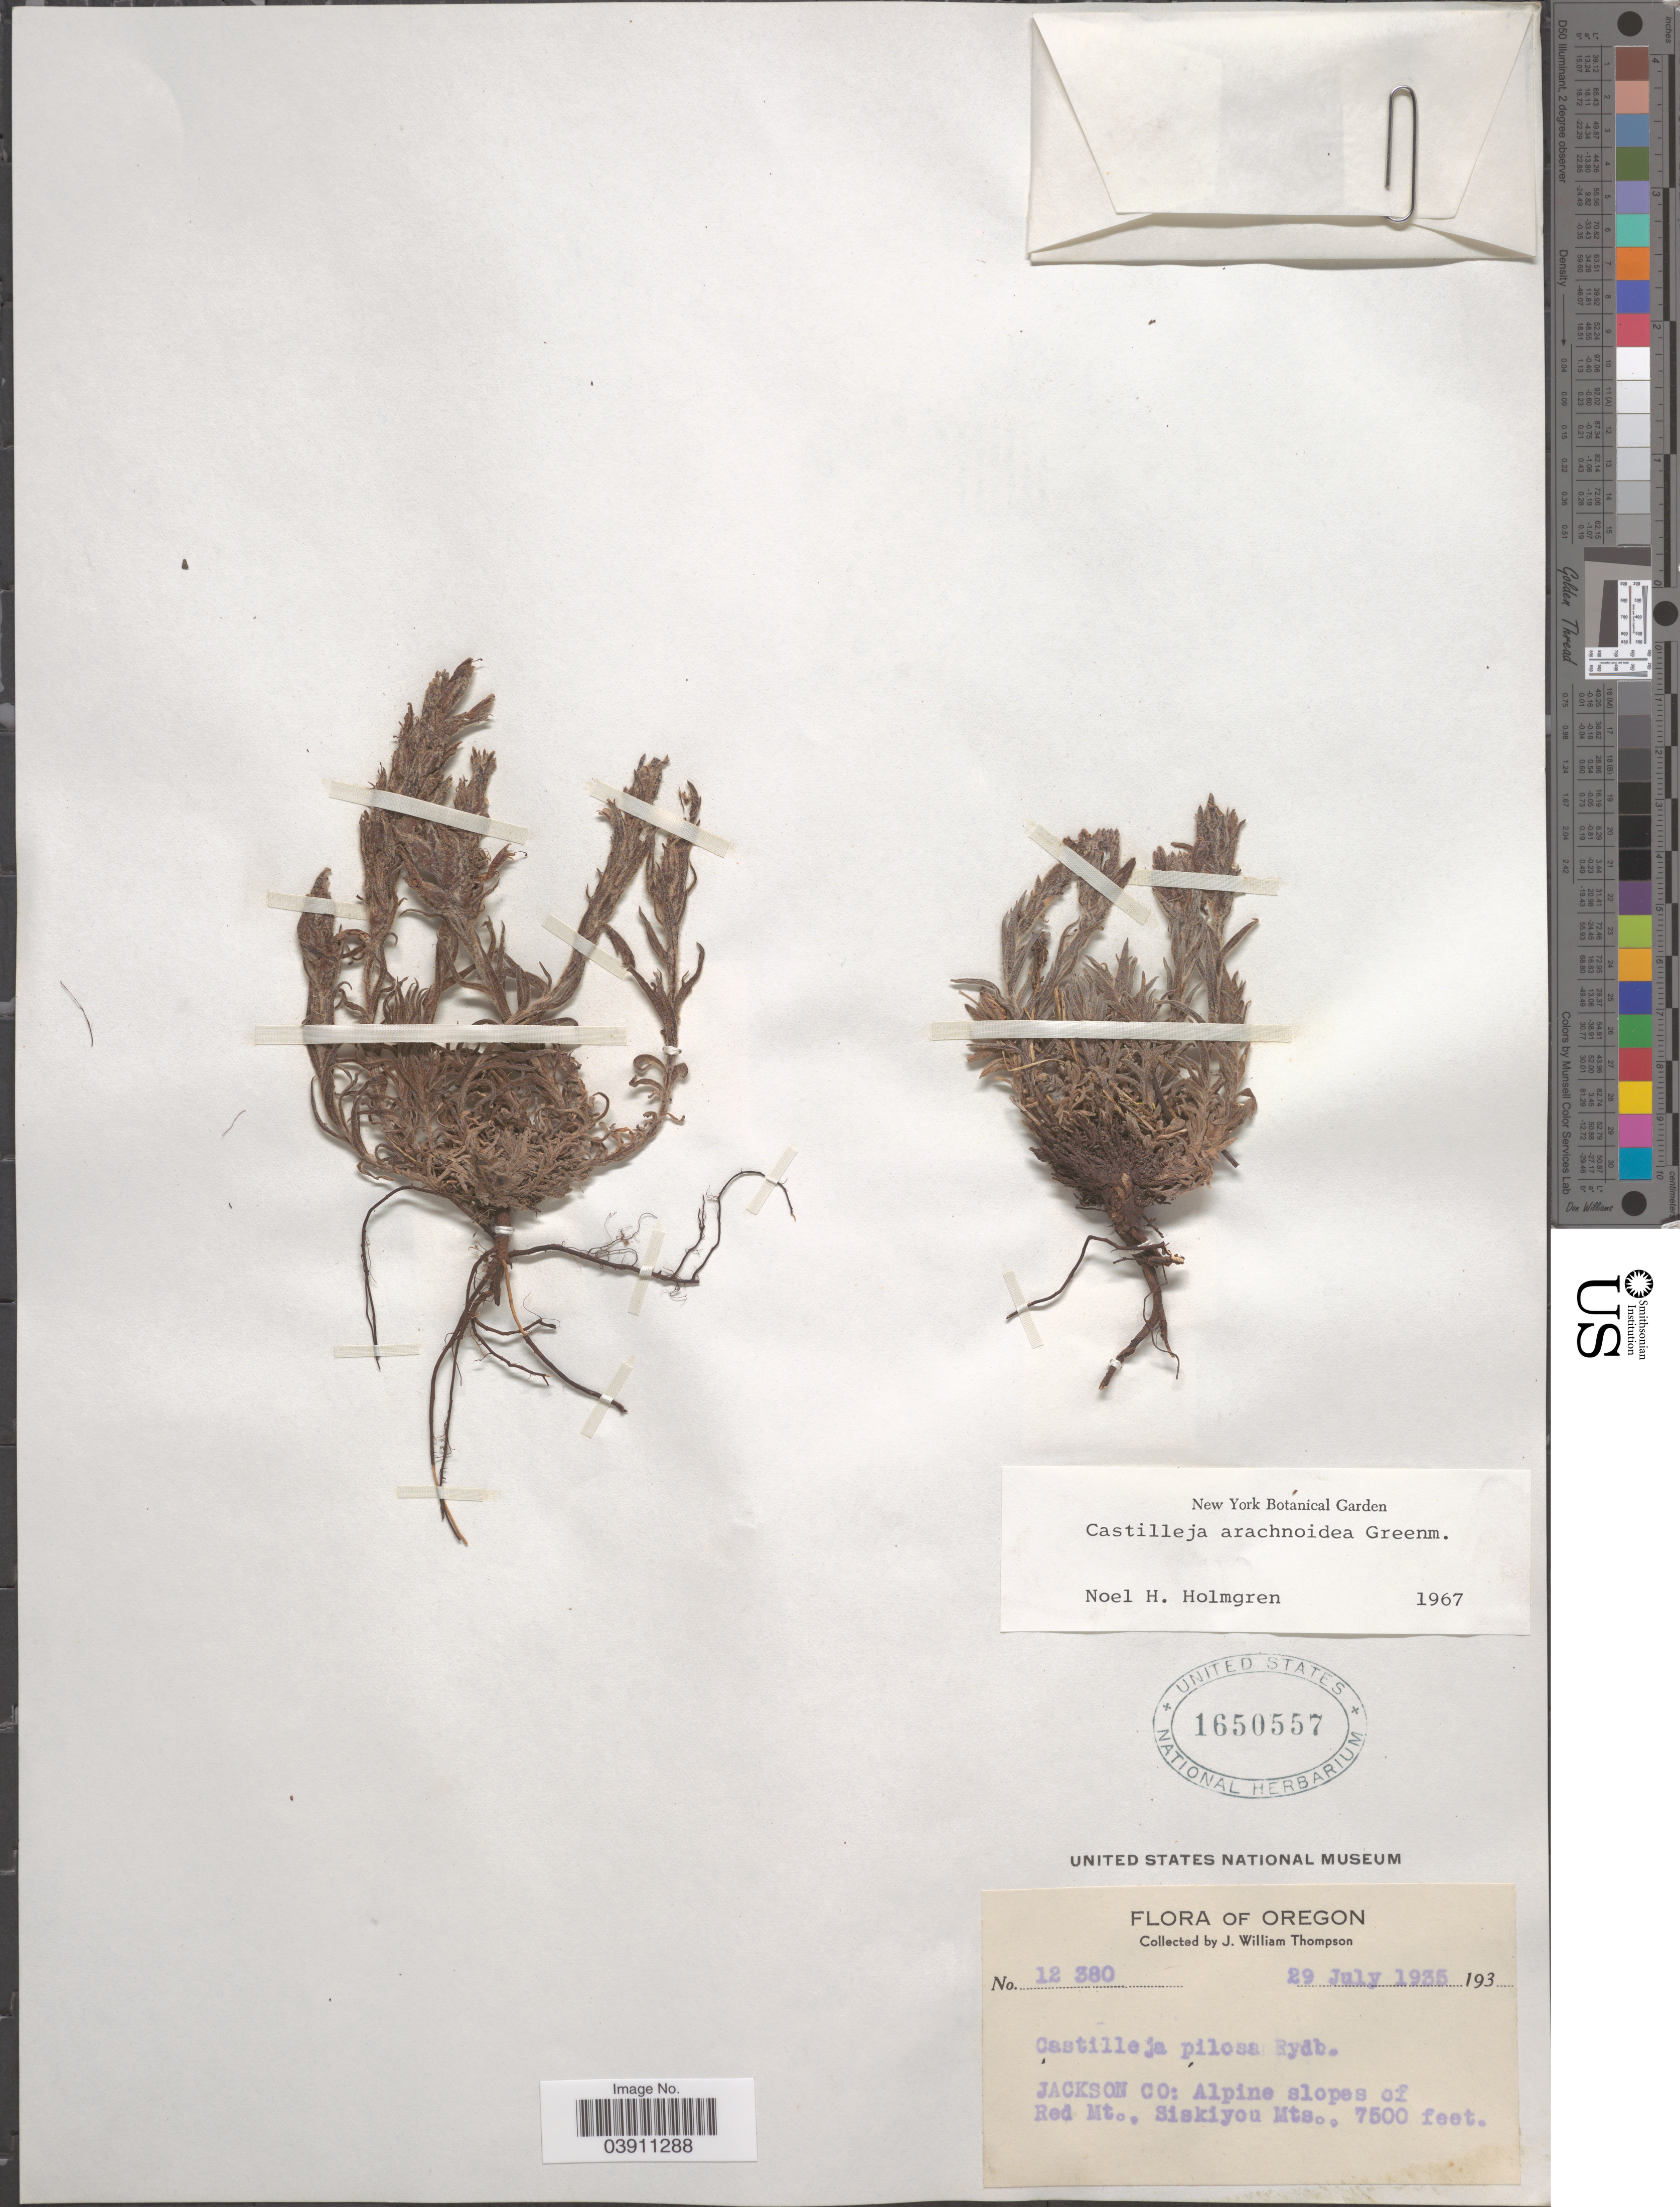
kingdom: Plantae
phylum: Tracheophyta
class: Magnoliopsida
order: Lamiales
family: Orobanchaceae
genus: Castilleja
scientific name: Castilleja arachnoidea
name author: Greenm.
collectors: J. W. Thompson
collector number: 12380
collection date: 1935-07-29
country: United States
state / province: Oregon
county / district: Jackson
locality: Jackson Co: Alpine slopes of Red Mt., Siskiyou Mts.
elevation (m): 2286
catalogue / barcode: US 1650557